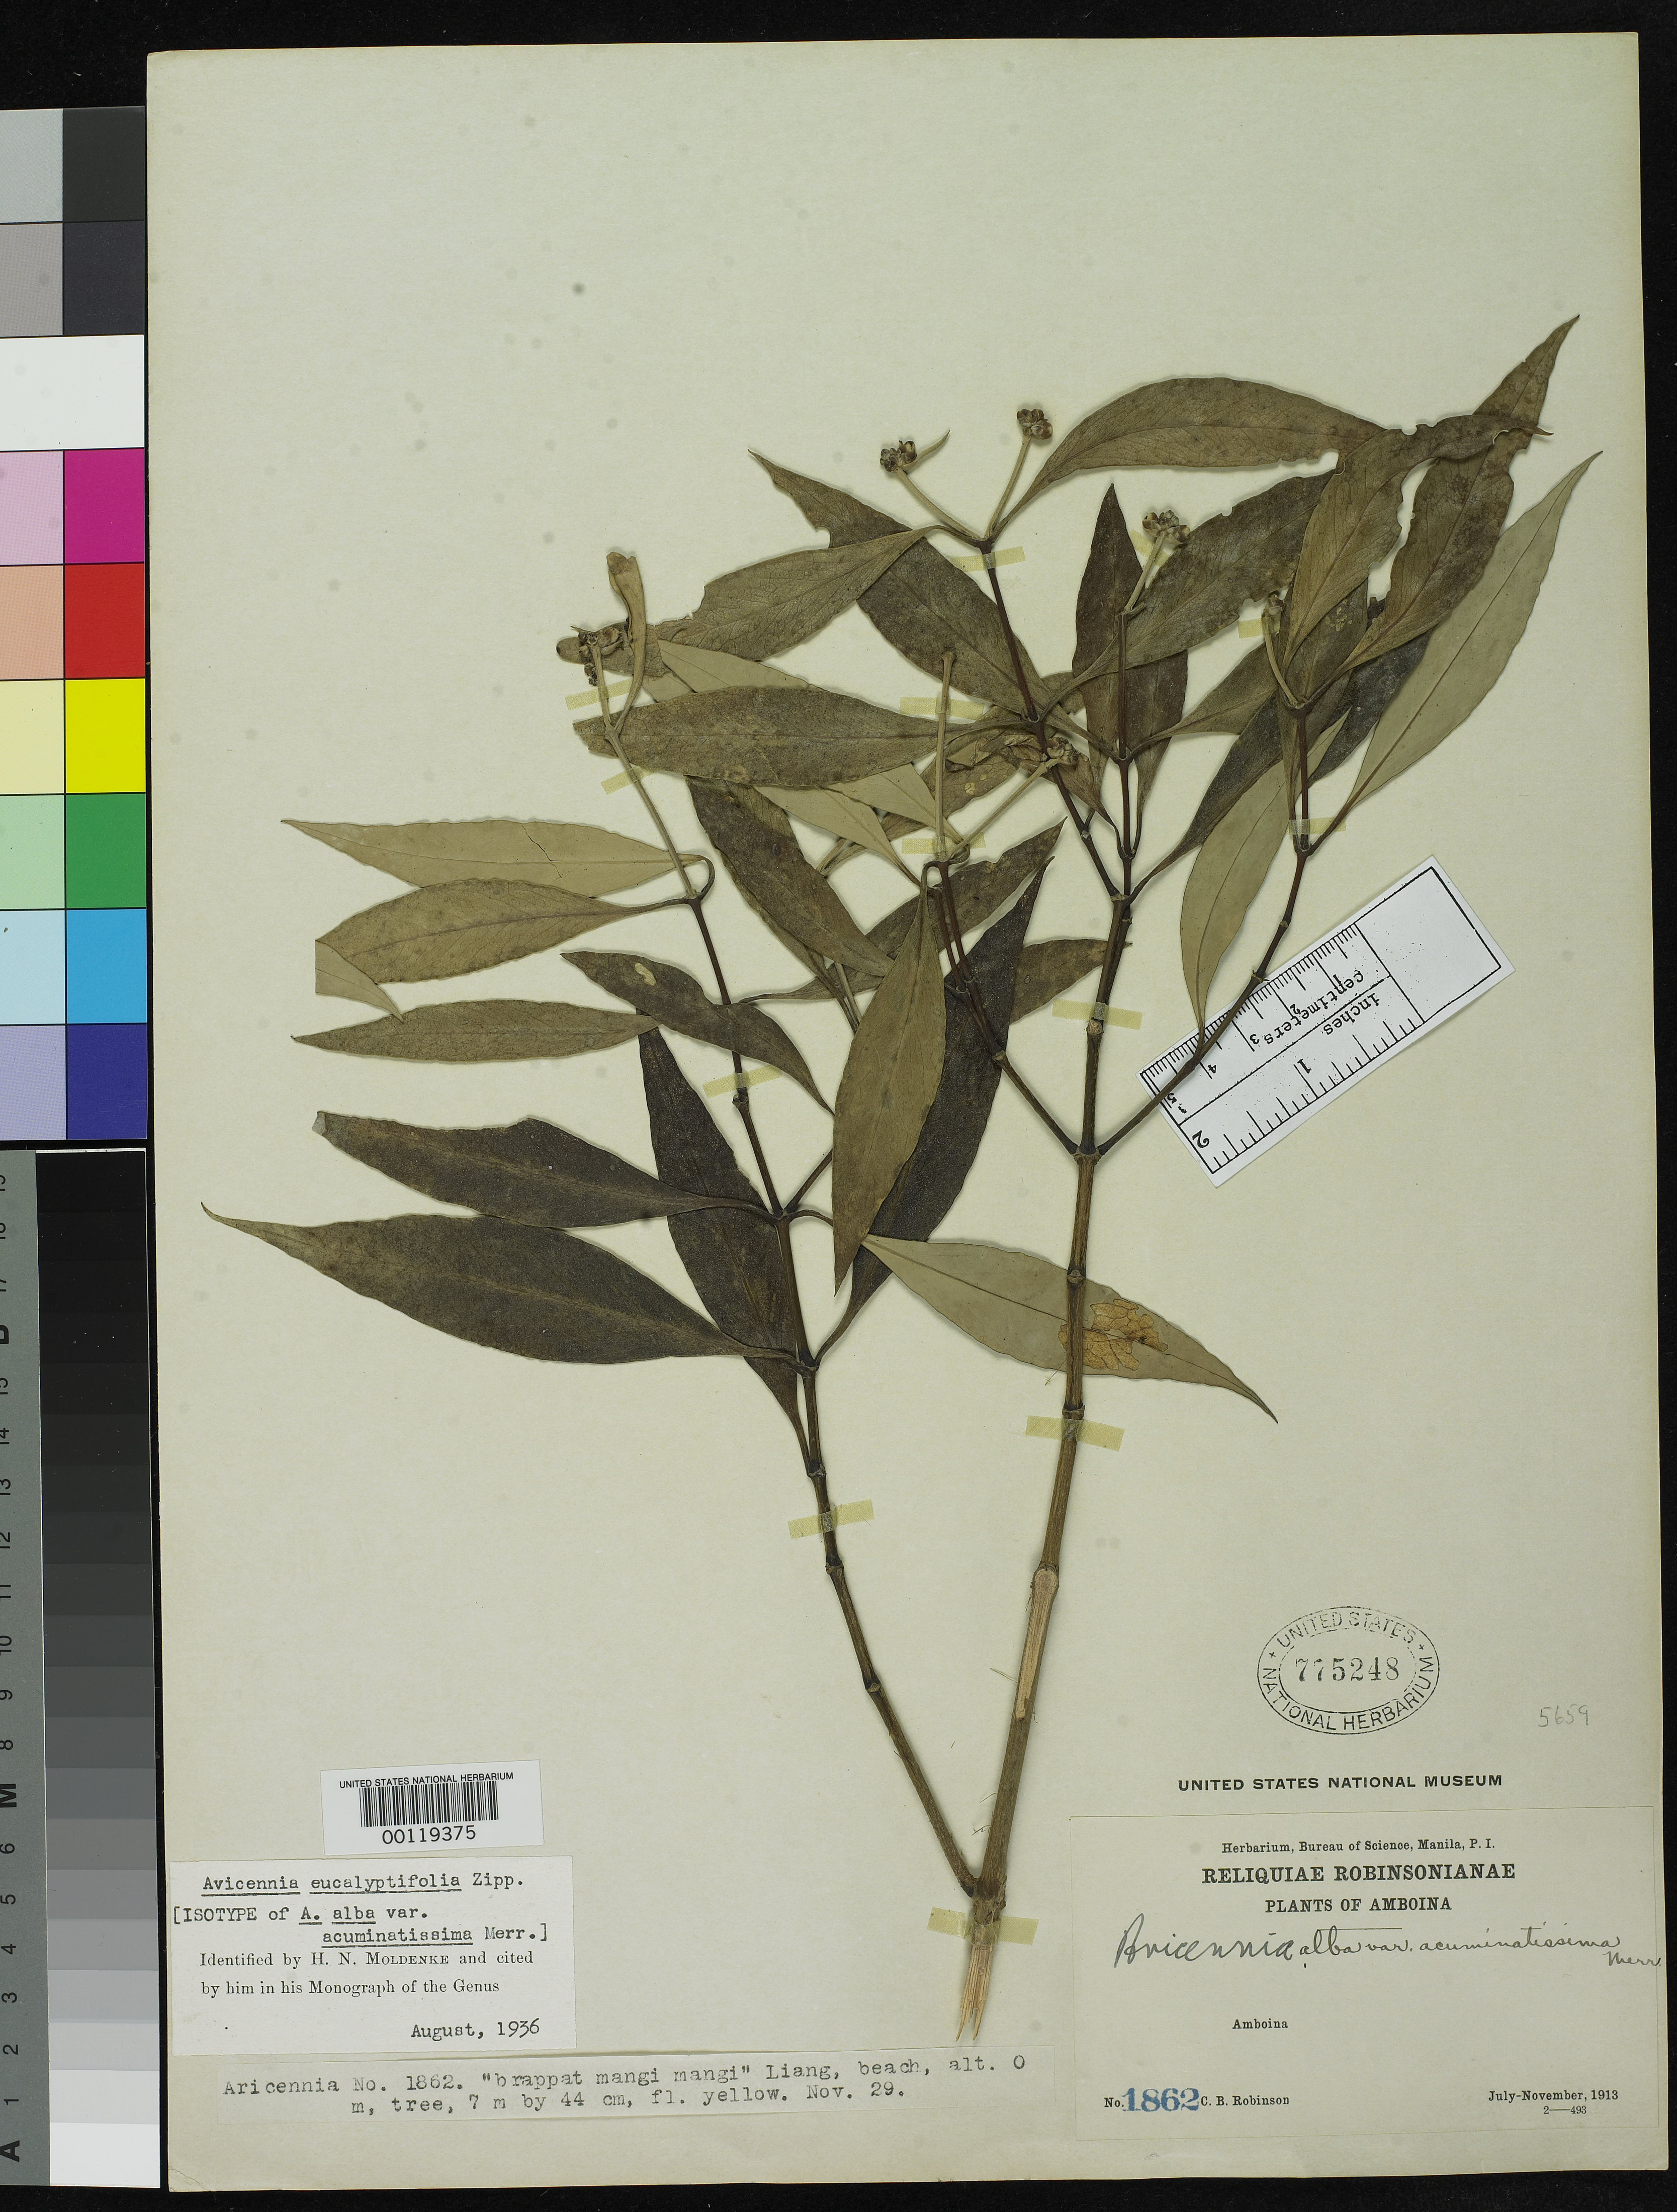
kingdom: Plantae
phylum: Tracheophyta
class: Magnoliopsida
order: Lamiales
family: Acanthaceae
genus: Avicennia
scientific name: Avicennia alba var. acuminatissima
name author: Merr.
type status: Isotype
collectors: C. Robinson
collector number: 1862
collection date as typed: Nov 1913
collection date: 1913-11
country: Indonesia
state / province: Maluku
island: Amboina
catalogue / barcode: US 775248